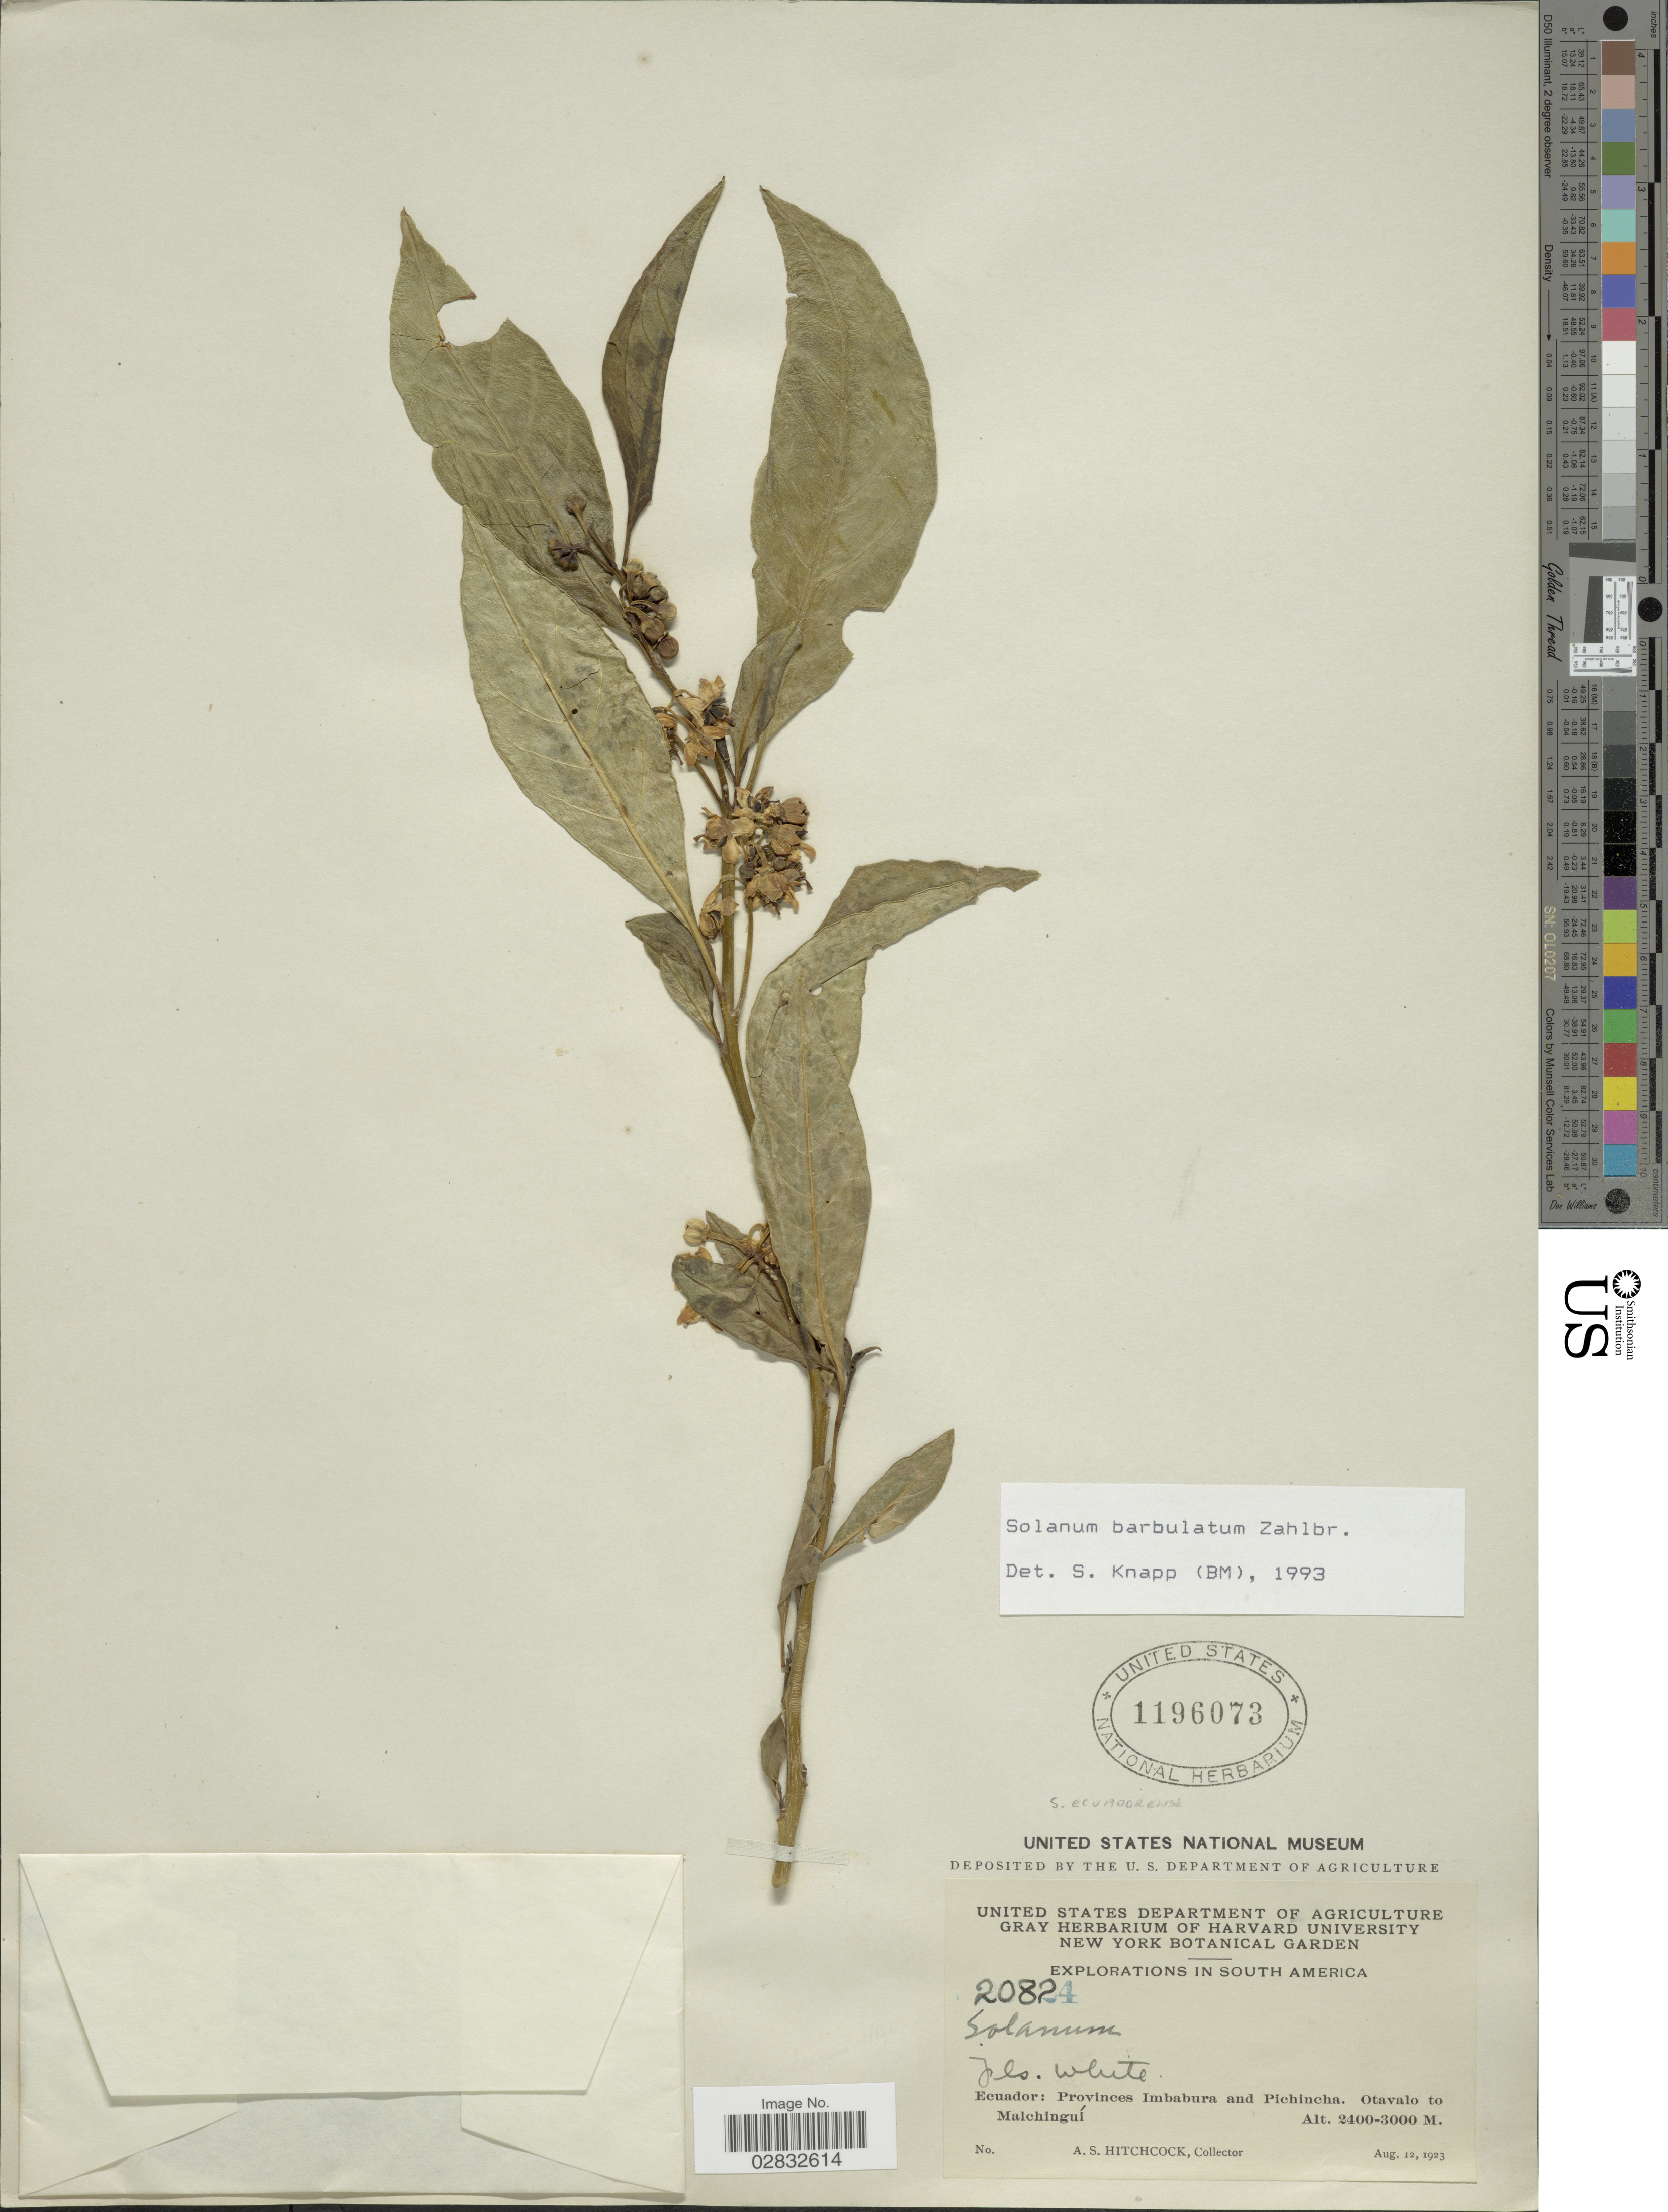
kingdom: Plantae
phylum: Tracheophyta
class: Magnoliopsida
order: Solanales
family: Solanaceae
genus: Solanum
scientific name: Solanum barbulatum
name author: Zahlbr.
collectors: A. S. Hitchcock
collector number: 20824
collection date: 1923-08-12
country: Ecuador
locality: Provinces Imbabura and Pichincha, Otavalo to Malchinguí.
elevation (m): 2400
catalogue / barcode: US 1196073